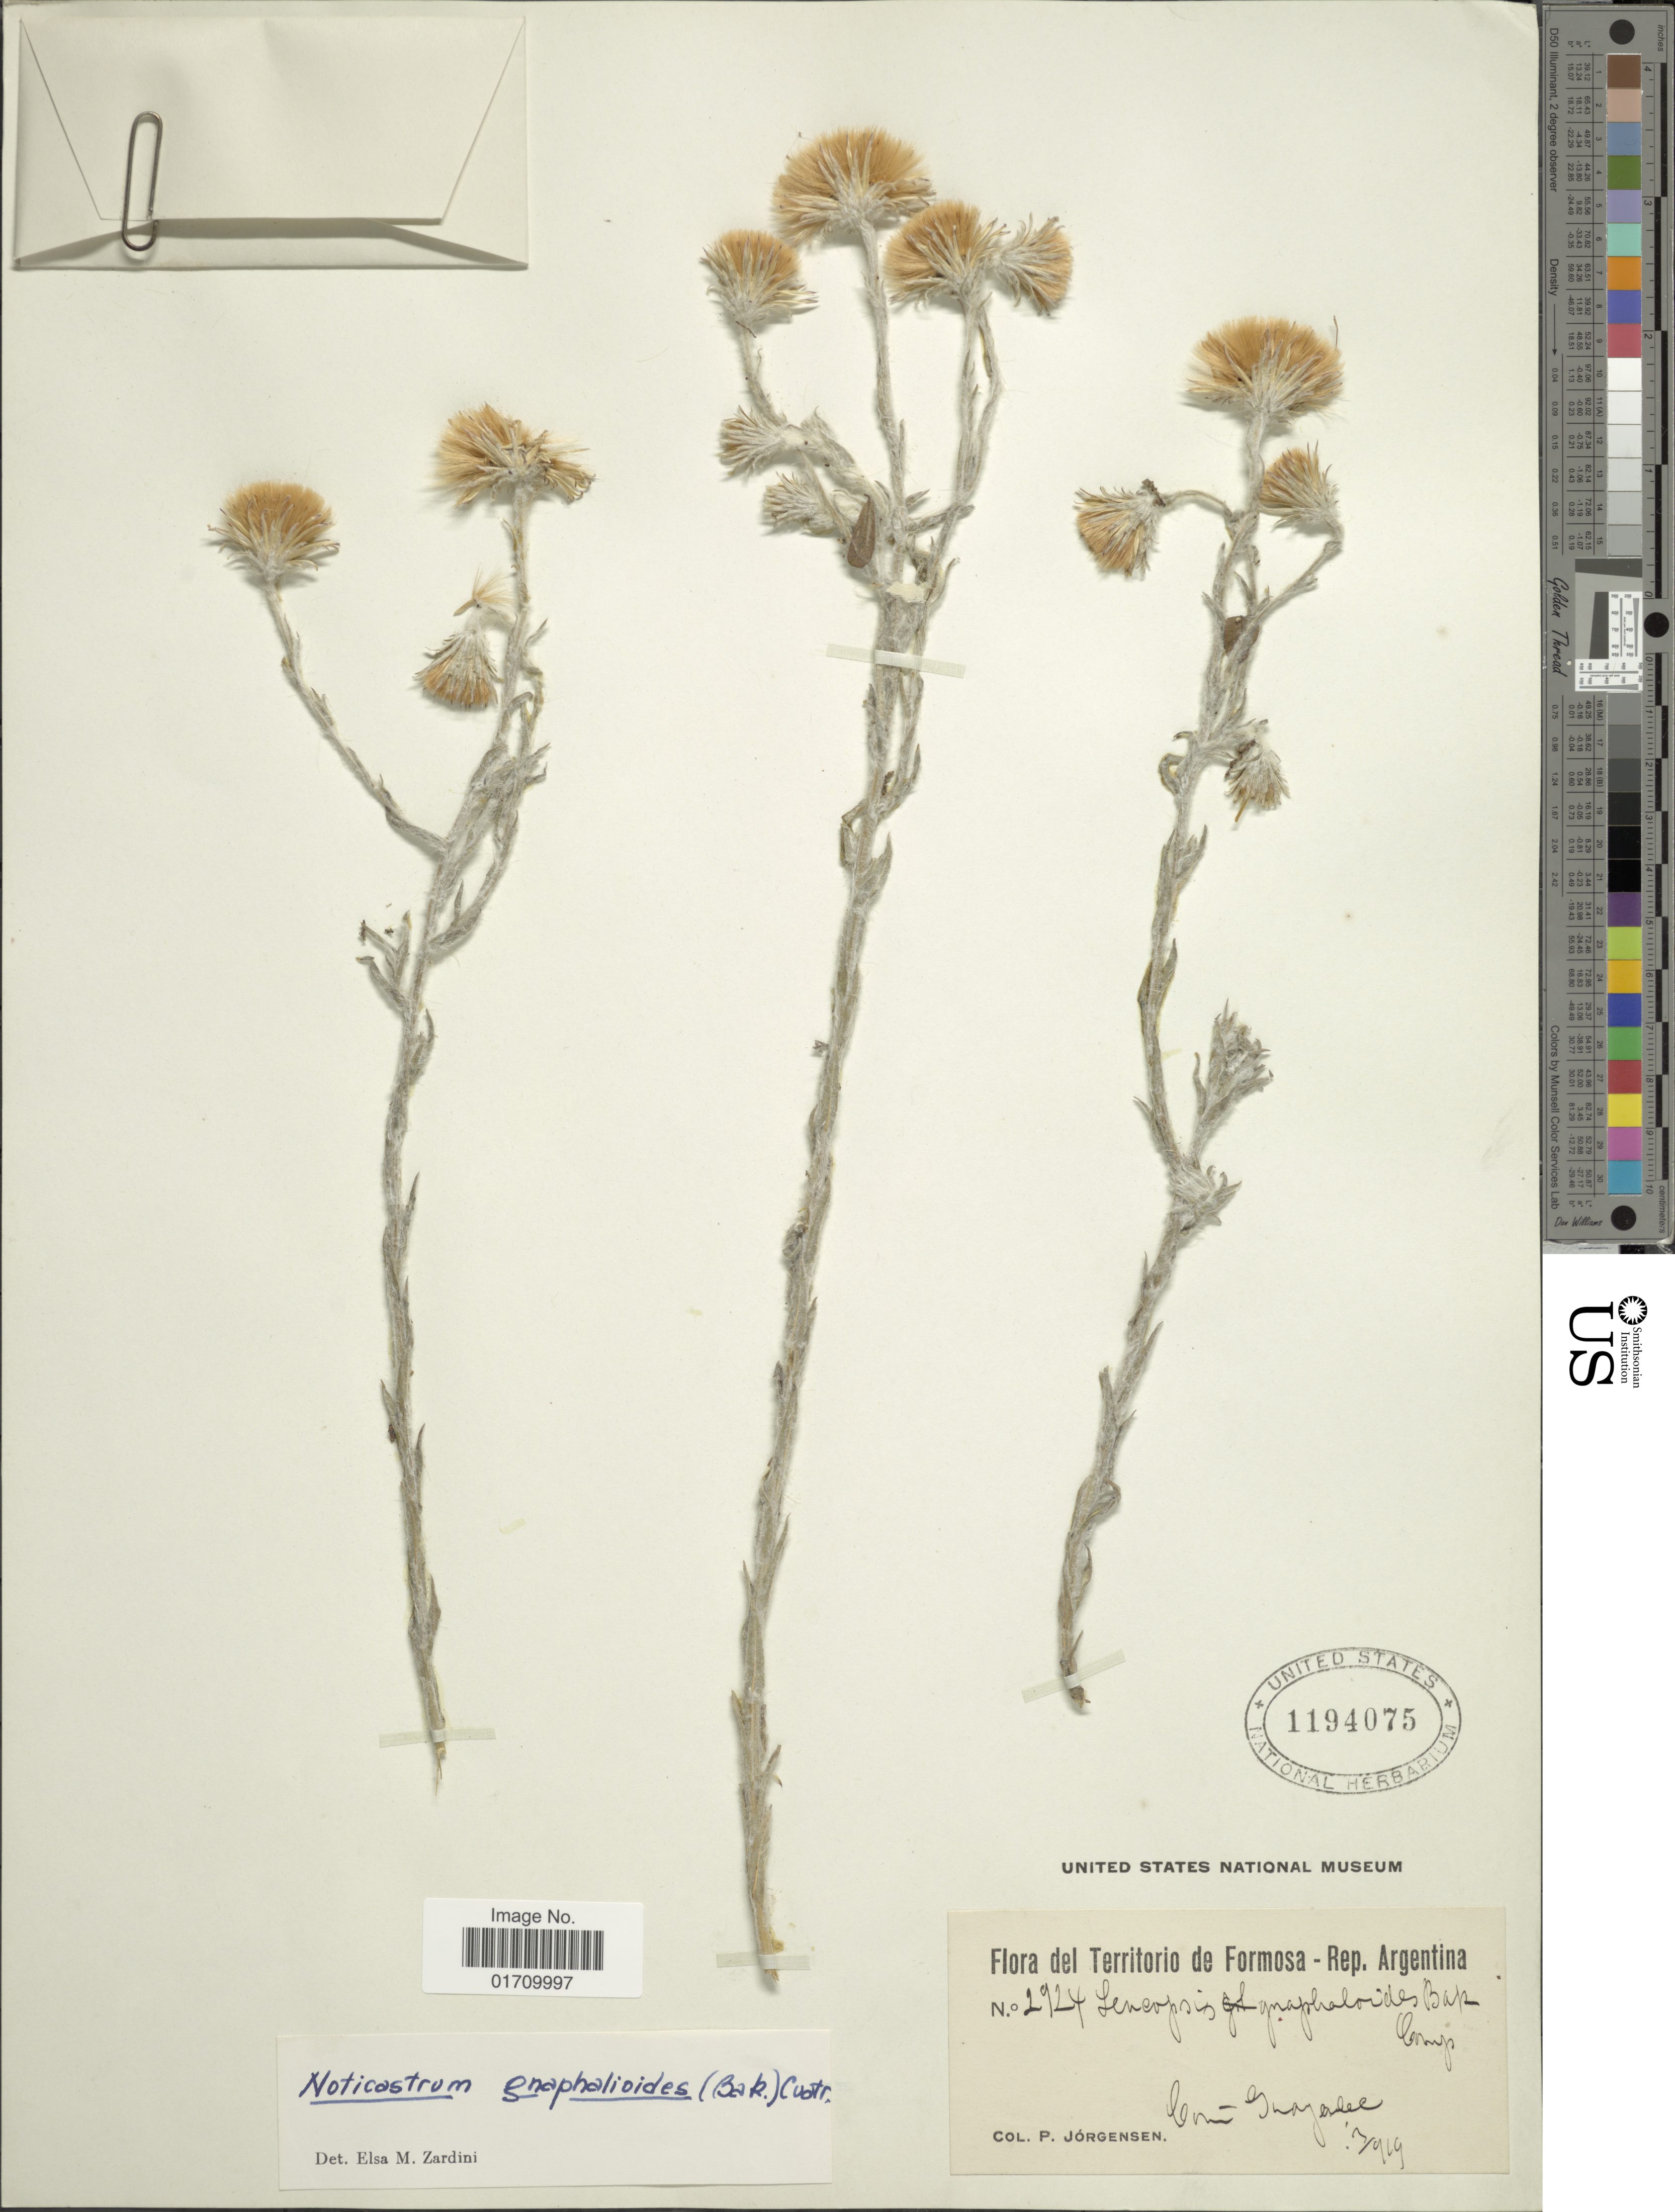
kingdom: Plantae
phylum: Tracheophyta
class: Magnoliopsida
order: Asterales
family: Asteraceae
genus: Noticastrum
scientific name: Noticastrum gnaphalioides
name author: (Baker) Cuatrec.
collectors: P. Jörgensen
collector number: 2924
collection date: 1919-03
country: Argentina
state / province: Formosa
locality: Guayalec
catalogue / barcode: US 1194075